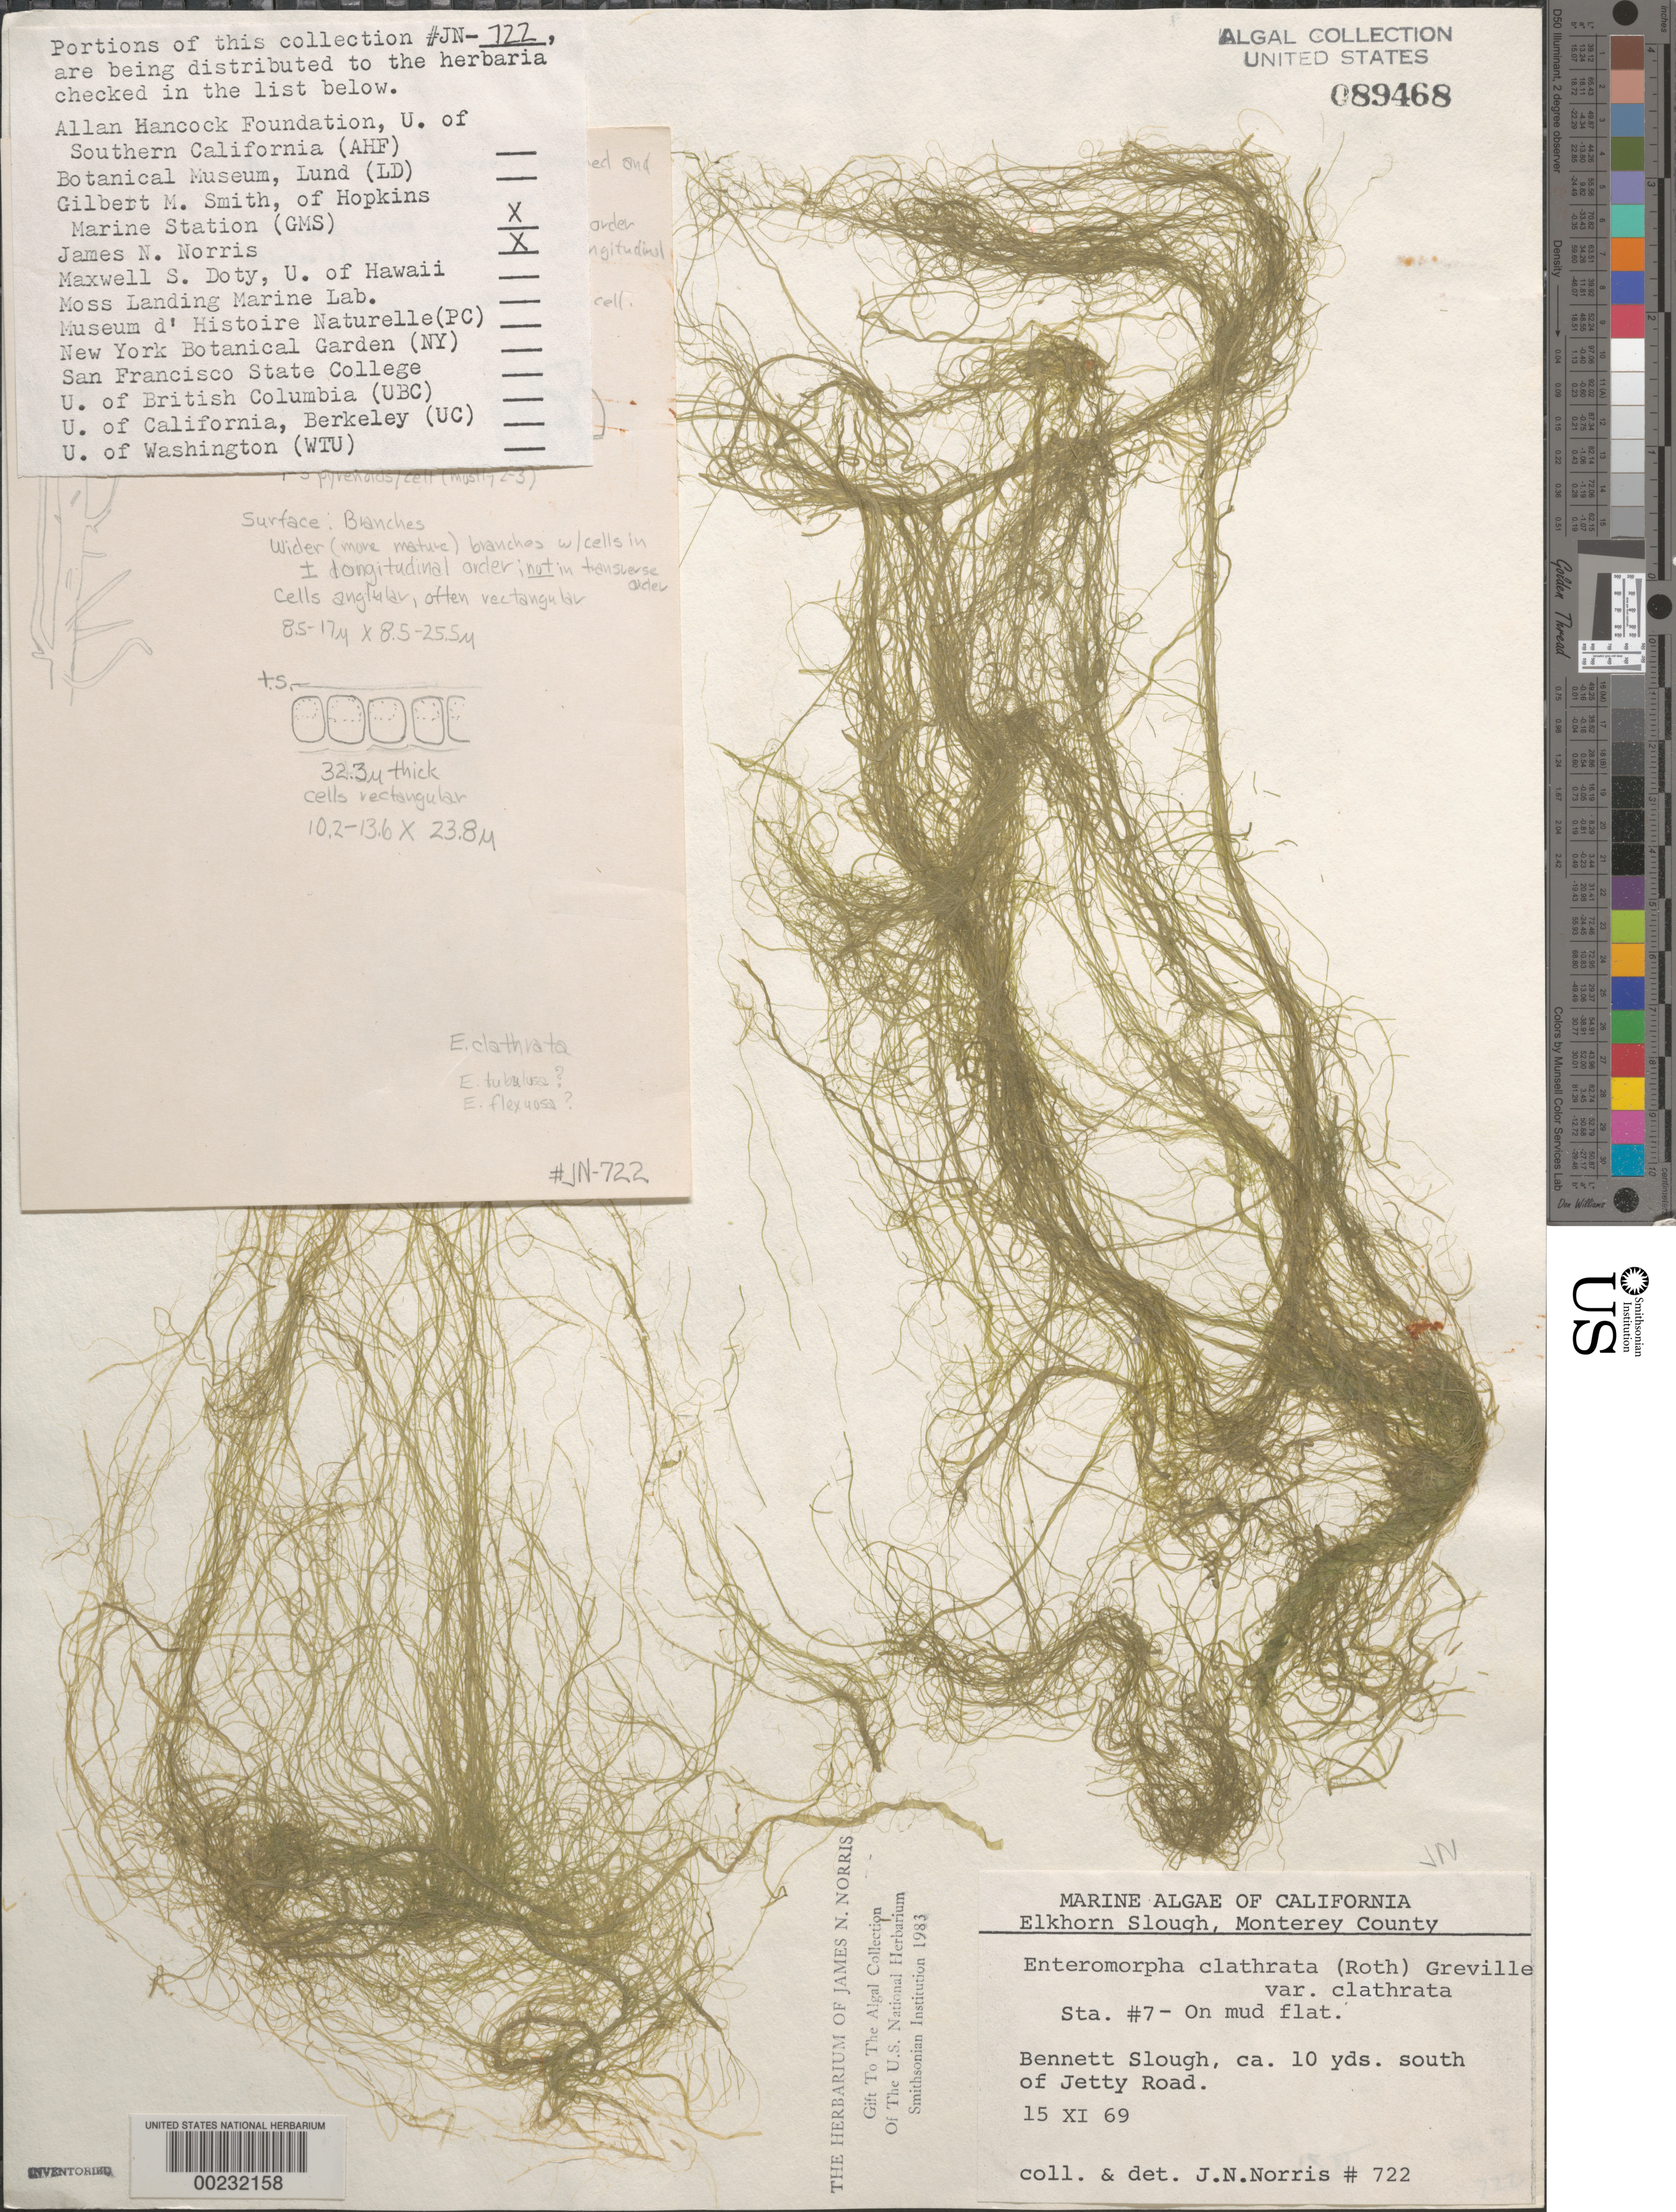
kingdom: Plantae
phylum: Chlorophyta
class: Ulvophyceae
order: Cladophorales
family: Cladophoraceae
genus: Cladophora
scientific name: Cladophora vagabunda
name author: (L.) C. Hoek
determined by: Algae name updating Project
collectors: J. N. Norris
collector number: JN-722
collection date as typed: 15 Nov 1969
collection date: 1969-11-15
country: United States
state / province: California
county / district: Monterey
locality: Bennett Slough, Elkhorn Slough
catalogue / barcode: US 89468